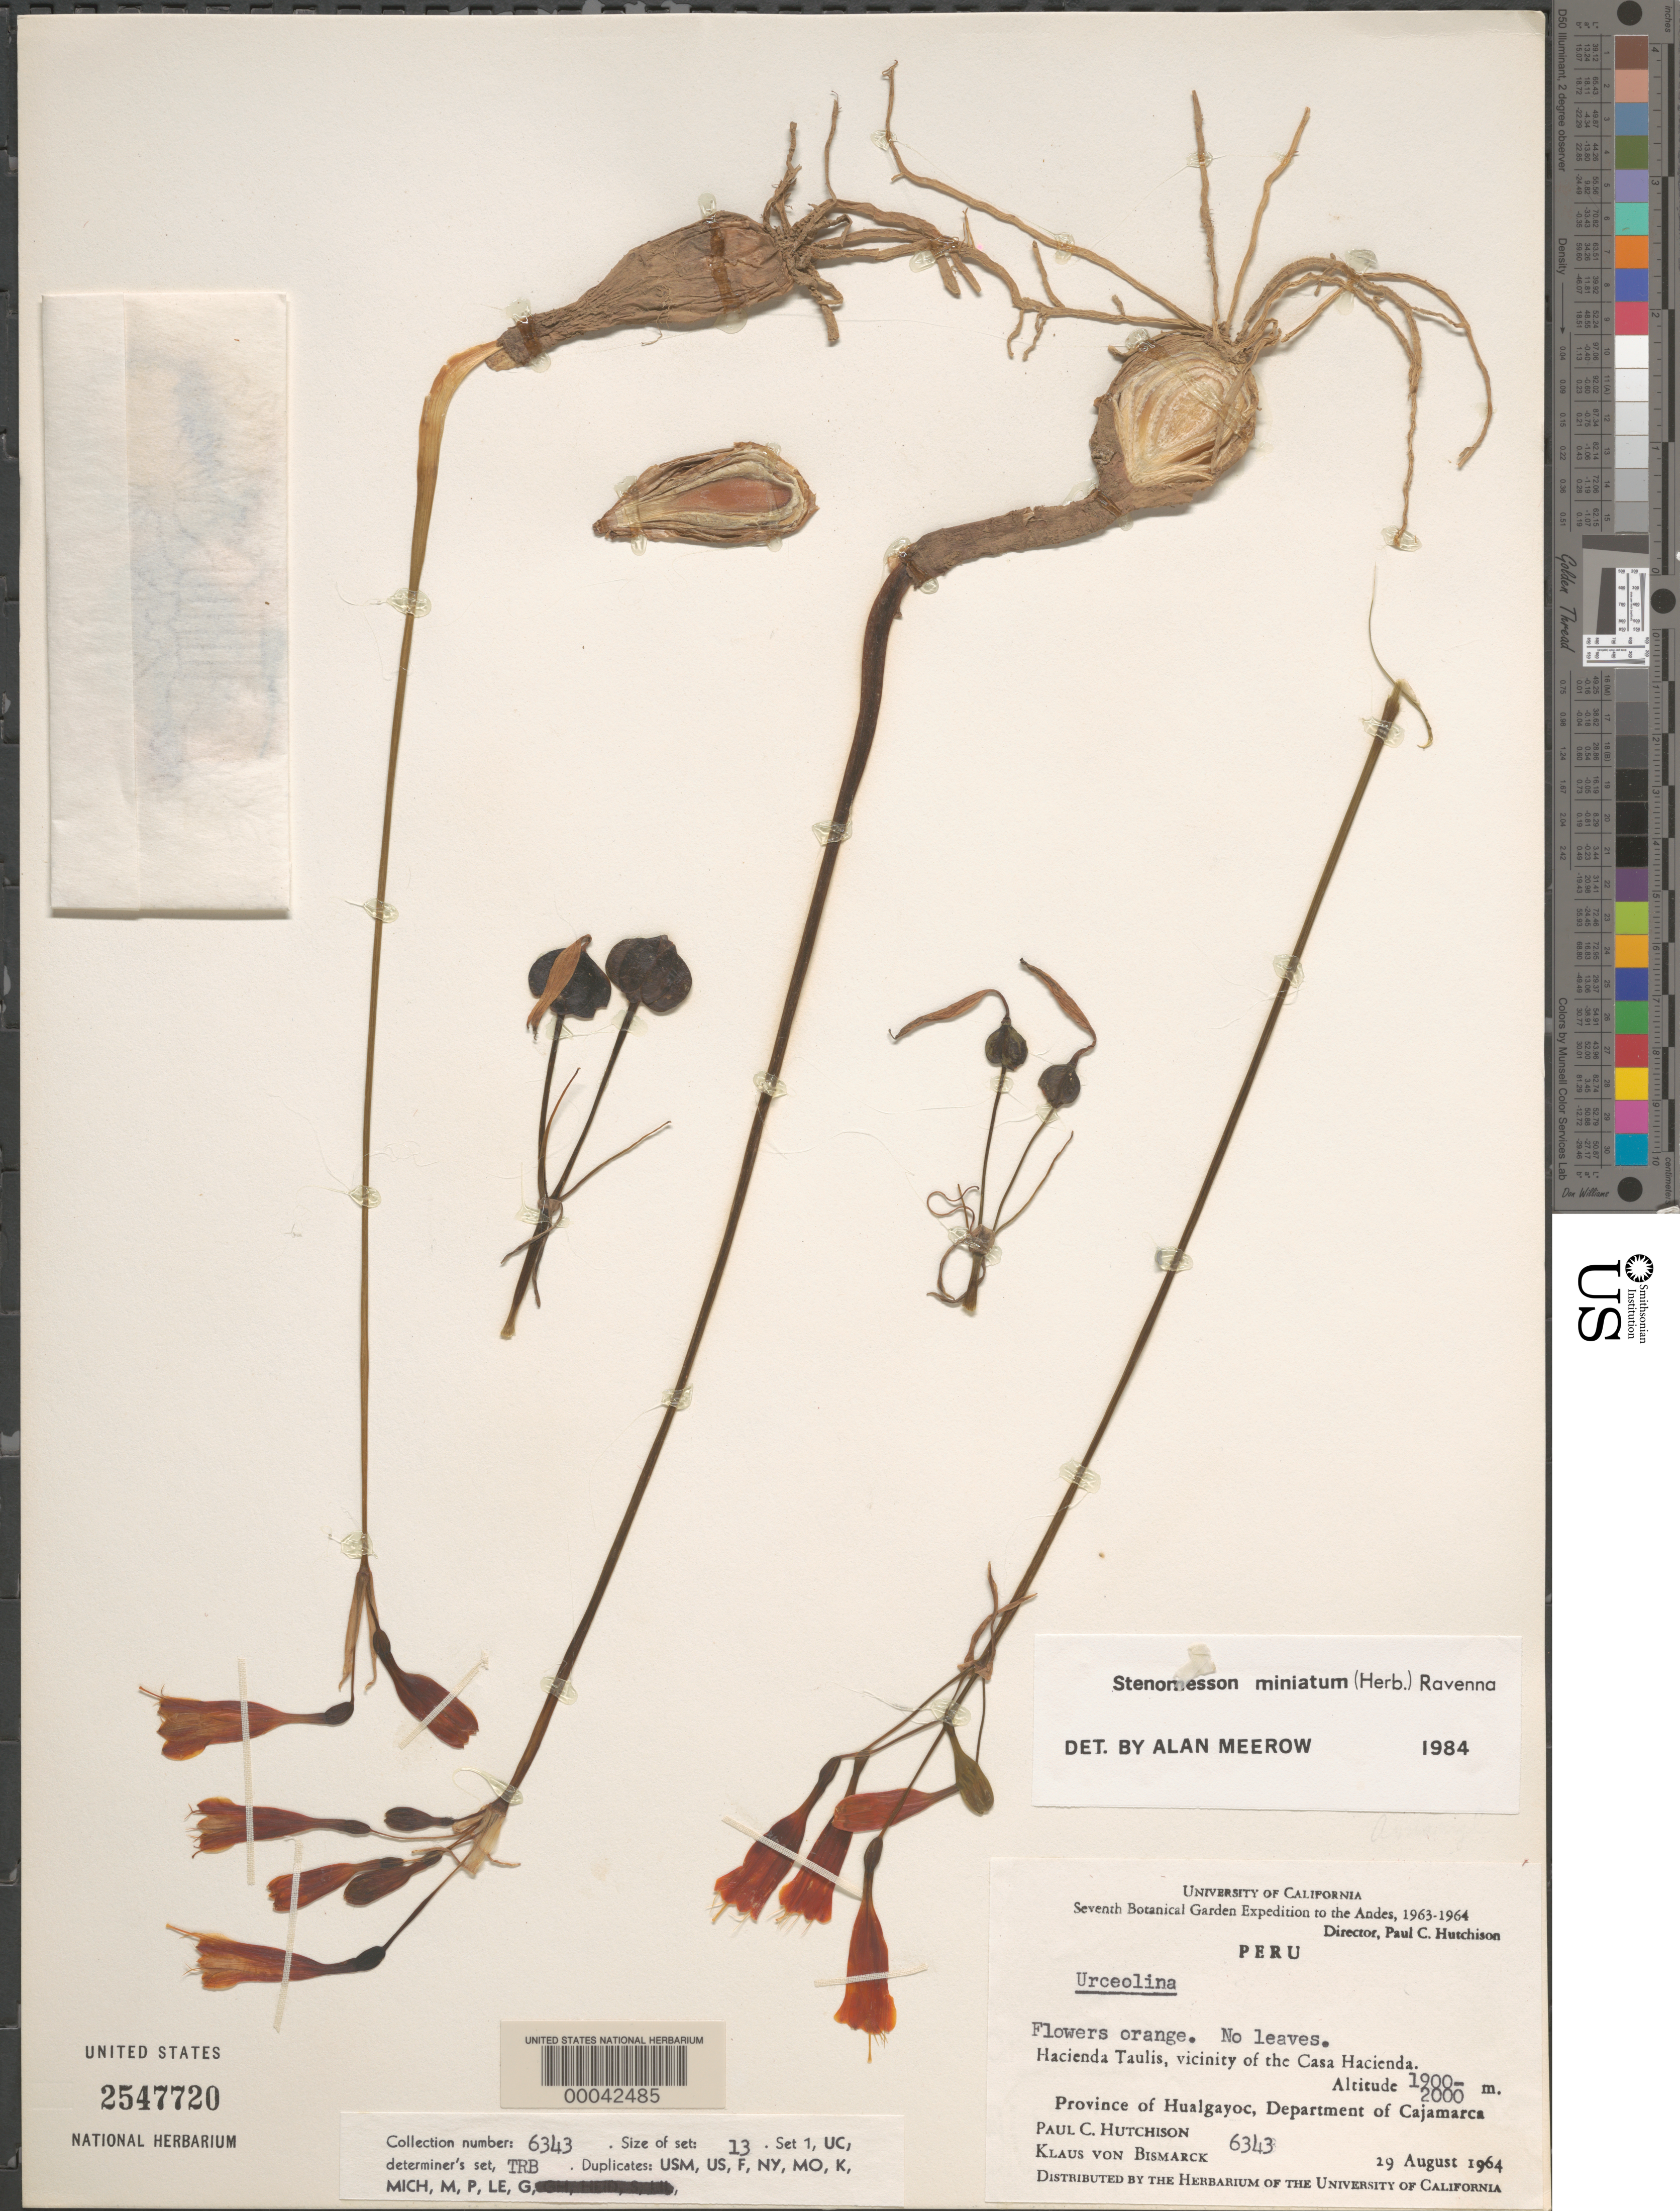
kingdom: Plantae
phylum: Tracheophyta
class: Liliopsida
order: Asparagales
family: Amaryllidaceae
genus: Stenomesson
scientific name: Stenomesson miniatum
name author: (Herb.) Ravenna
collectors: P. C. Hutchison & K. Von Bismarck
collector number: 6343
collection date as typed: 29 Aug 1964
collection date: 1964-08-29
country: Peru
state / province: Cajamarca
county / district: Hualgayoc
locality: Hacienda Taulis, vicinity of the Casa Hacienda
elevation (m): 1900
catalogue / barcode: US 2547720